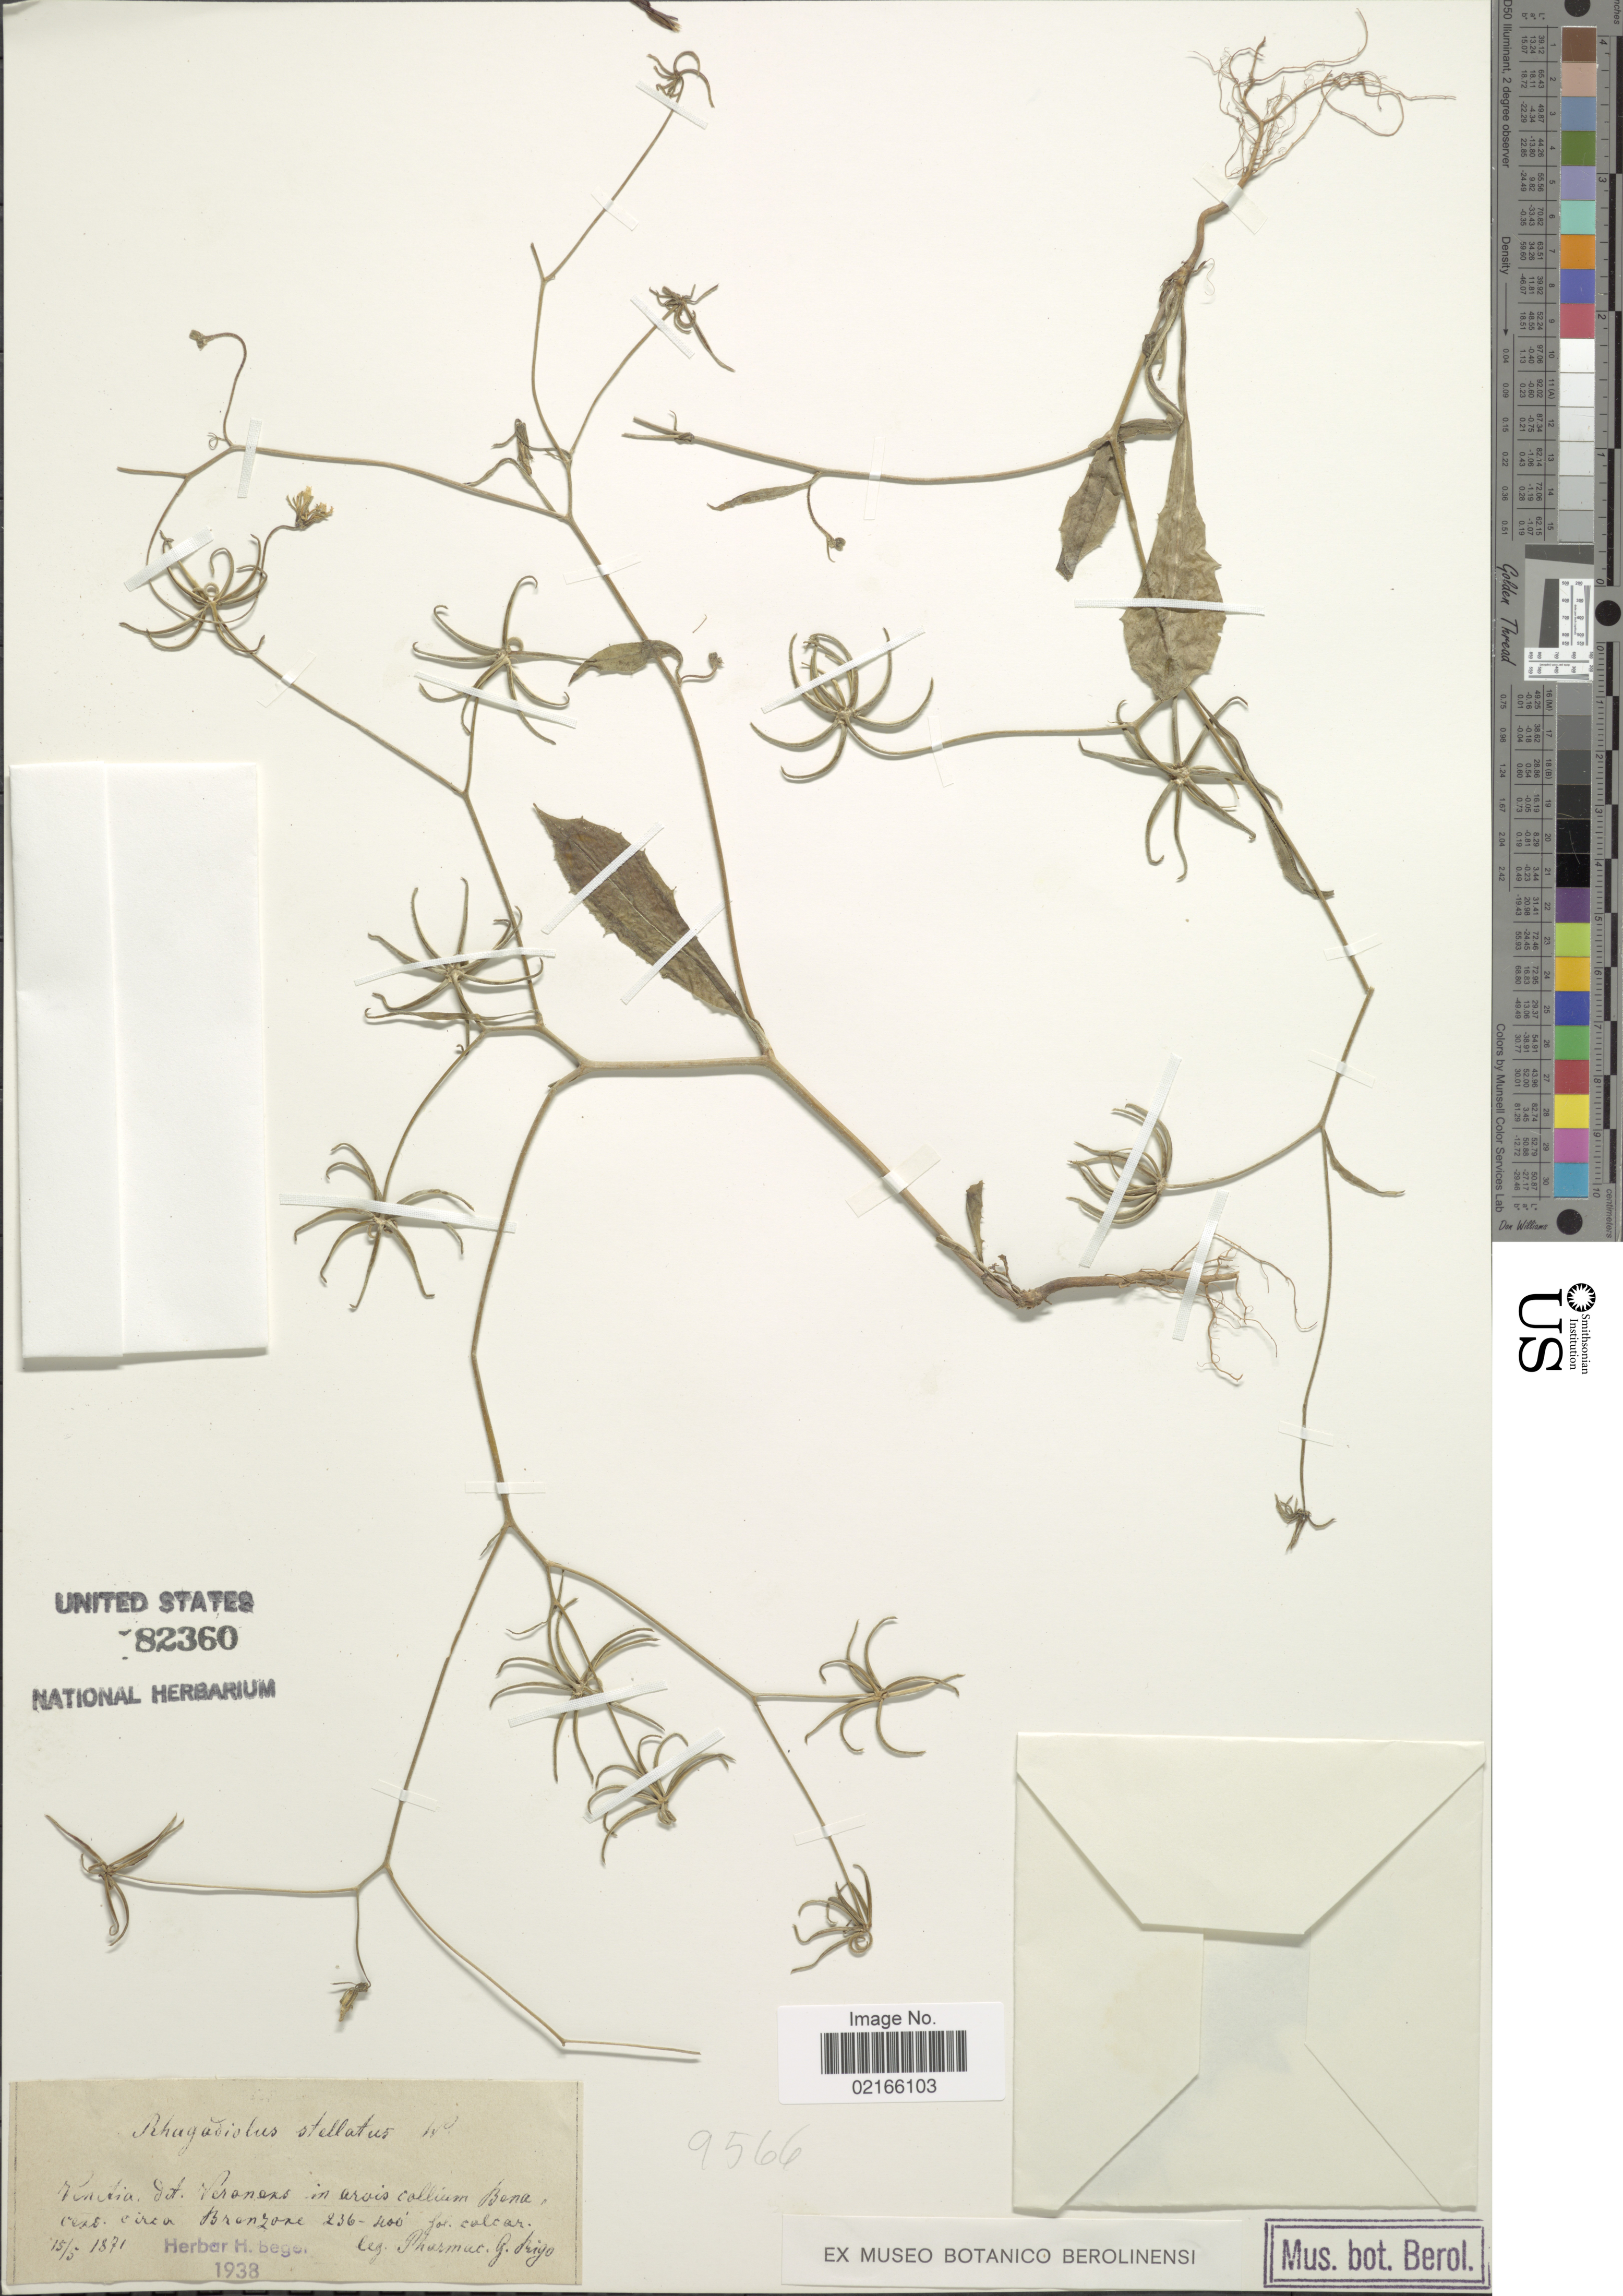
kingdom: Plantae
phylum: Tracheophyta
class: Magnoliopsida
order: Asterales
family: Asteraceae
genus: Rhagadiolus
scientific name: Rhagadiolus stellatus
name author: (L.) Gaertn.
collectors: Rigo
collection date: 1871-05-15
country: Italy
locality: Vintia det. Veroens in arais collium Bena, crepe cirva Brenzone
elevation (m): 72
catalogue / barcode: US 82360